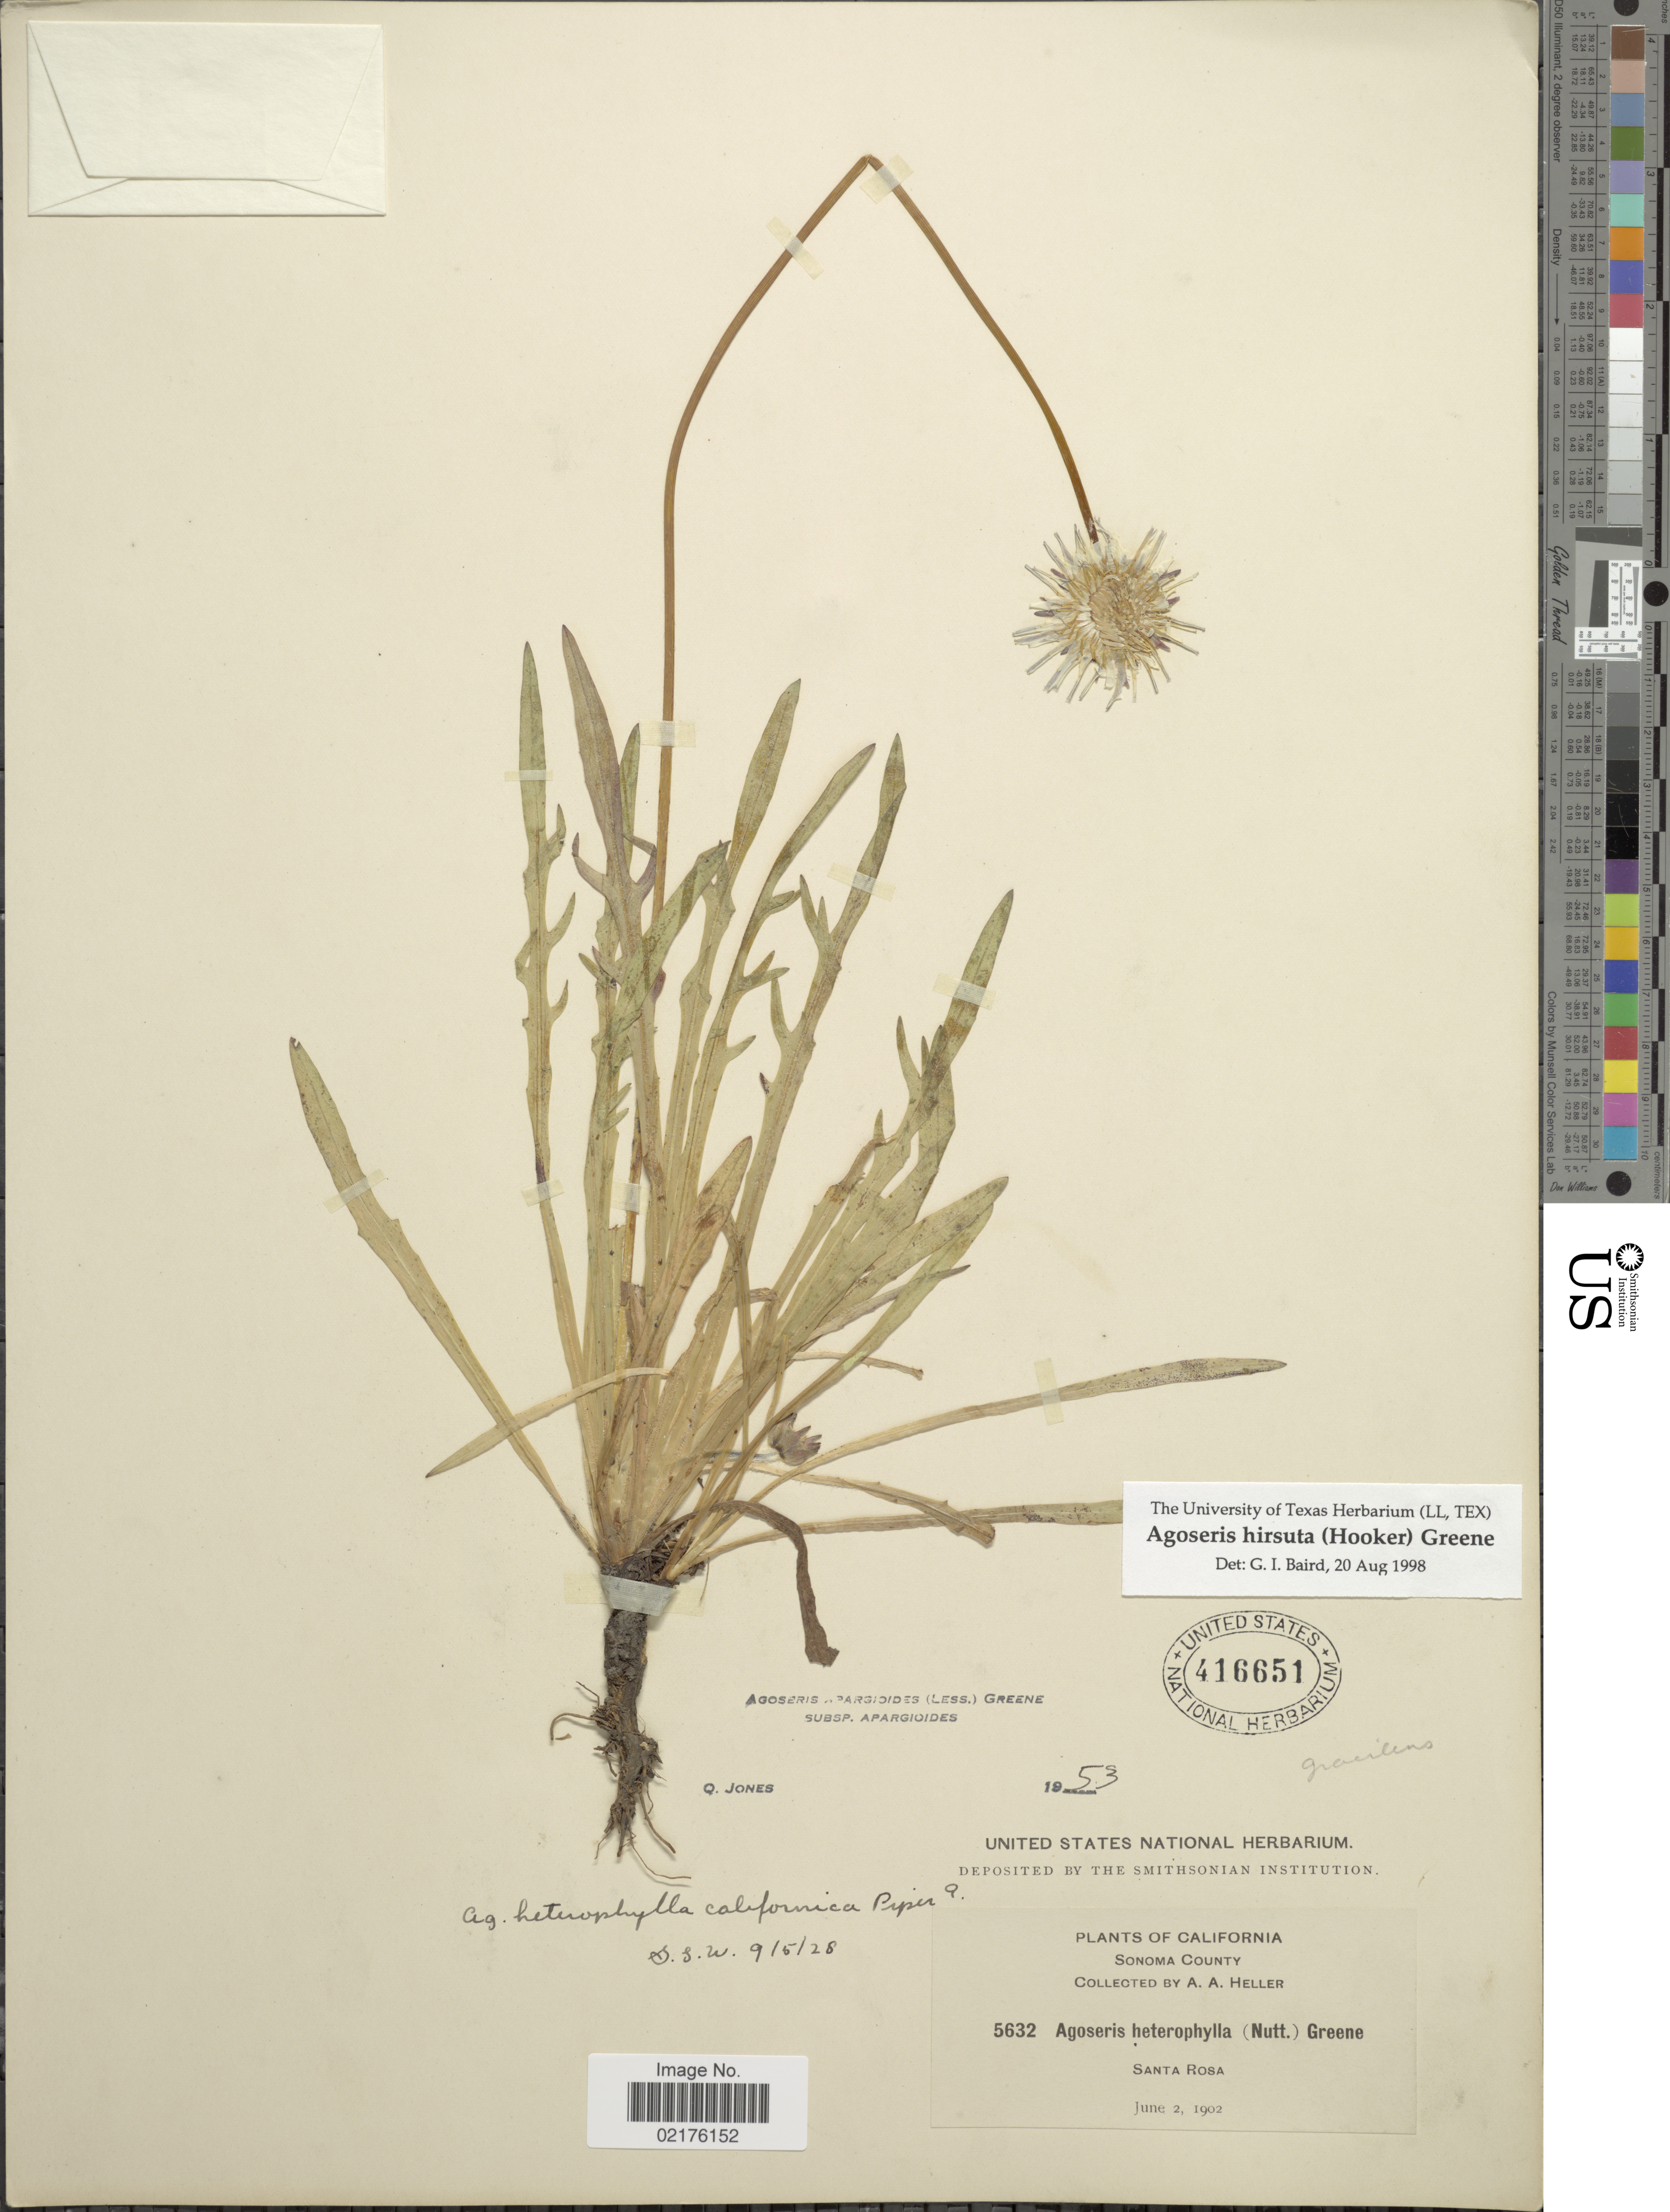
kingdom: Plantae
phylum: Tracheophyta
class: Magnoliopsida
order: Asterales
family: Asteraceae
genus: Agoseris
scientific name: Agoseris hirsuta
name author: (Hook.) Greene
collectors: A. A. Heller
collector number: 5632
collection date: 1902-06-02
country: United States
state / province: California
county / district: Sonoma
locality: Sonoma County, Santa Rosa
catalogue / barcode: US 416651